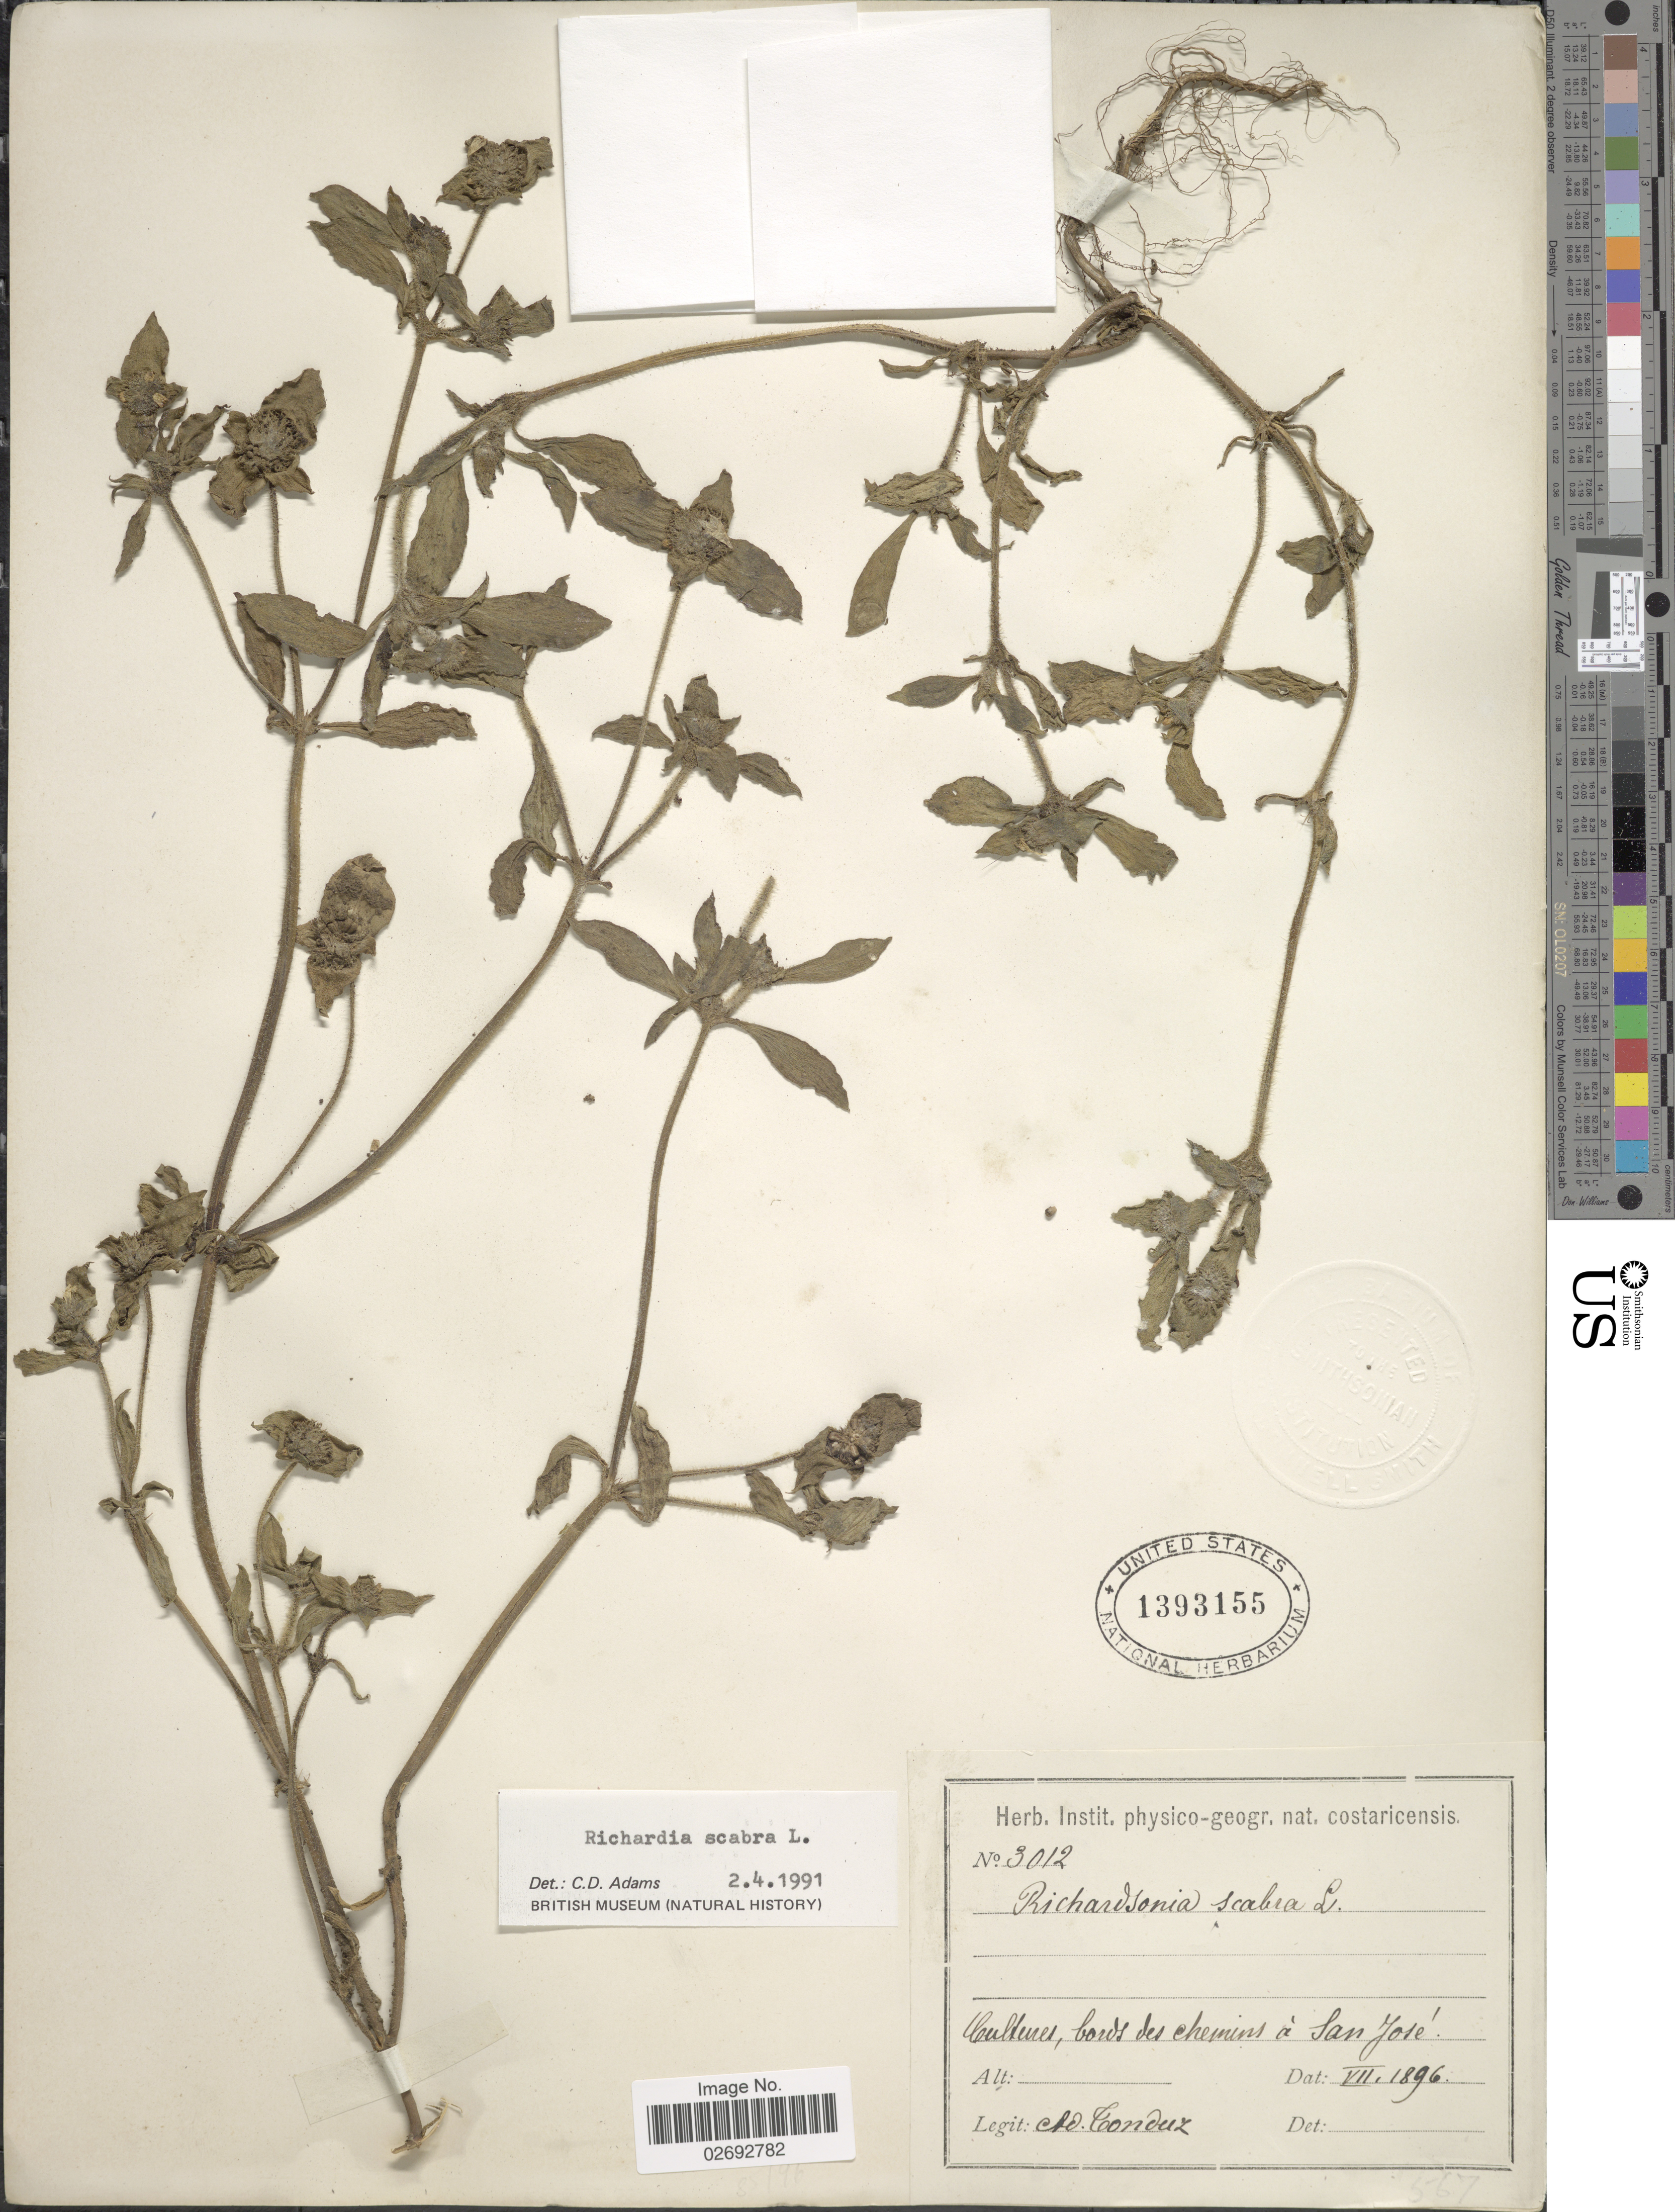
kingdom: Plantae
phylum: Tracheophyta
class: Magnoliopsida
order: Gentianales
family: Rubiaceae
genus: Richardia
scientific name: Richardia scabra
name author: L.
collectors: A. Tonduz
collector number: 3012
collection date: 1896-07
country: Costa Rica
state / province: San José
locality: Bords des chemins a San José.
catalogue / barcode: US 1393155